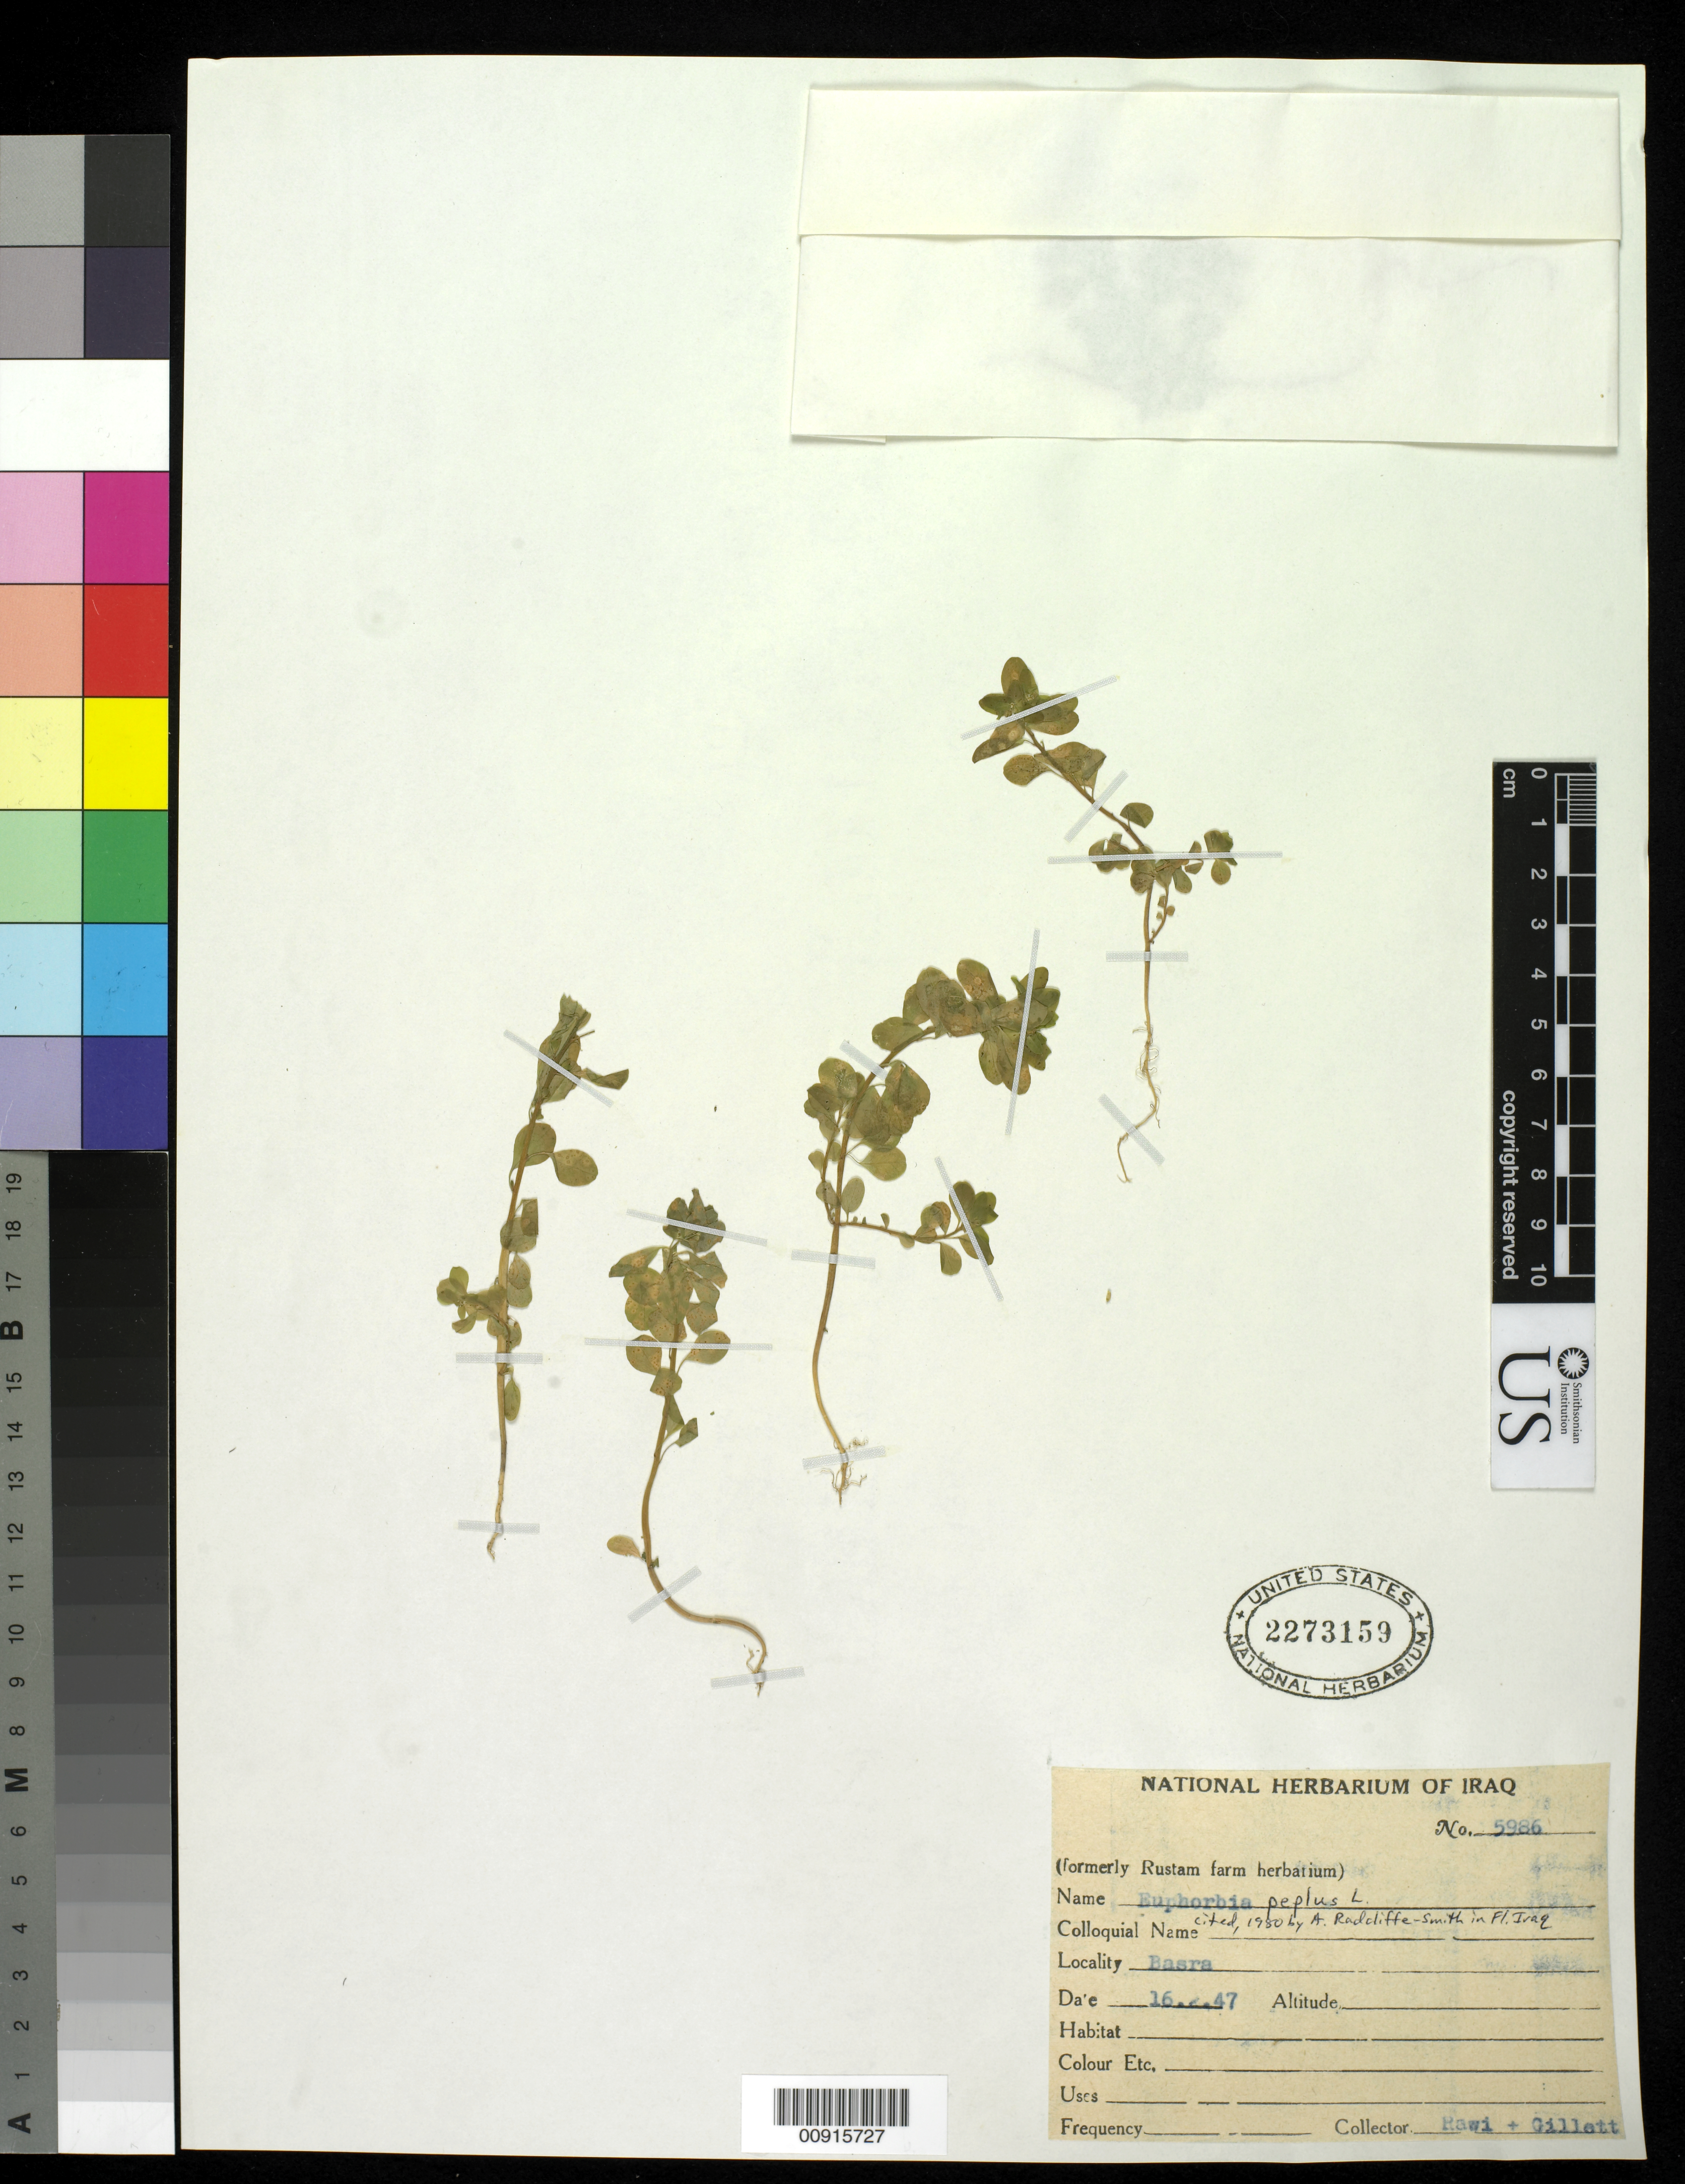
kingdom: Plantae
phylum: Tracheophyta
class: Magnoliopsida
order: Malpighiales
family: Euphorbiaceae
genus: Euphorbia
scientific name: Euphorbia peplus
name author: L.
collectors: -. Rawi & Gillett, --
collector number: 5986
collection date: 1947-02-16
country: Iraq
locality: Basra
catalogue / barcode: US 2273159